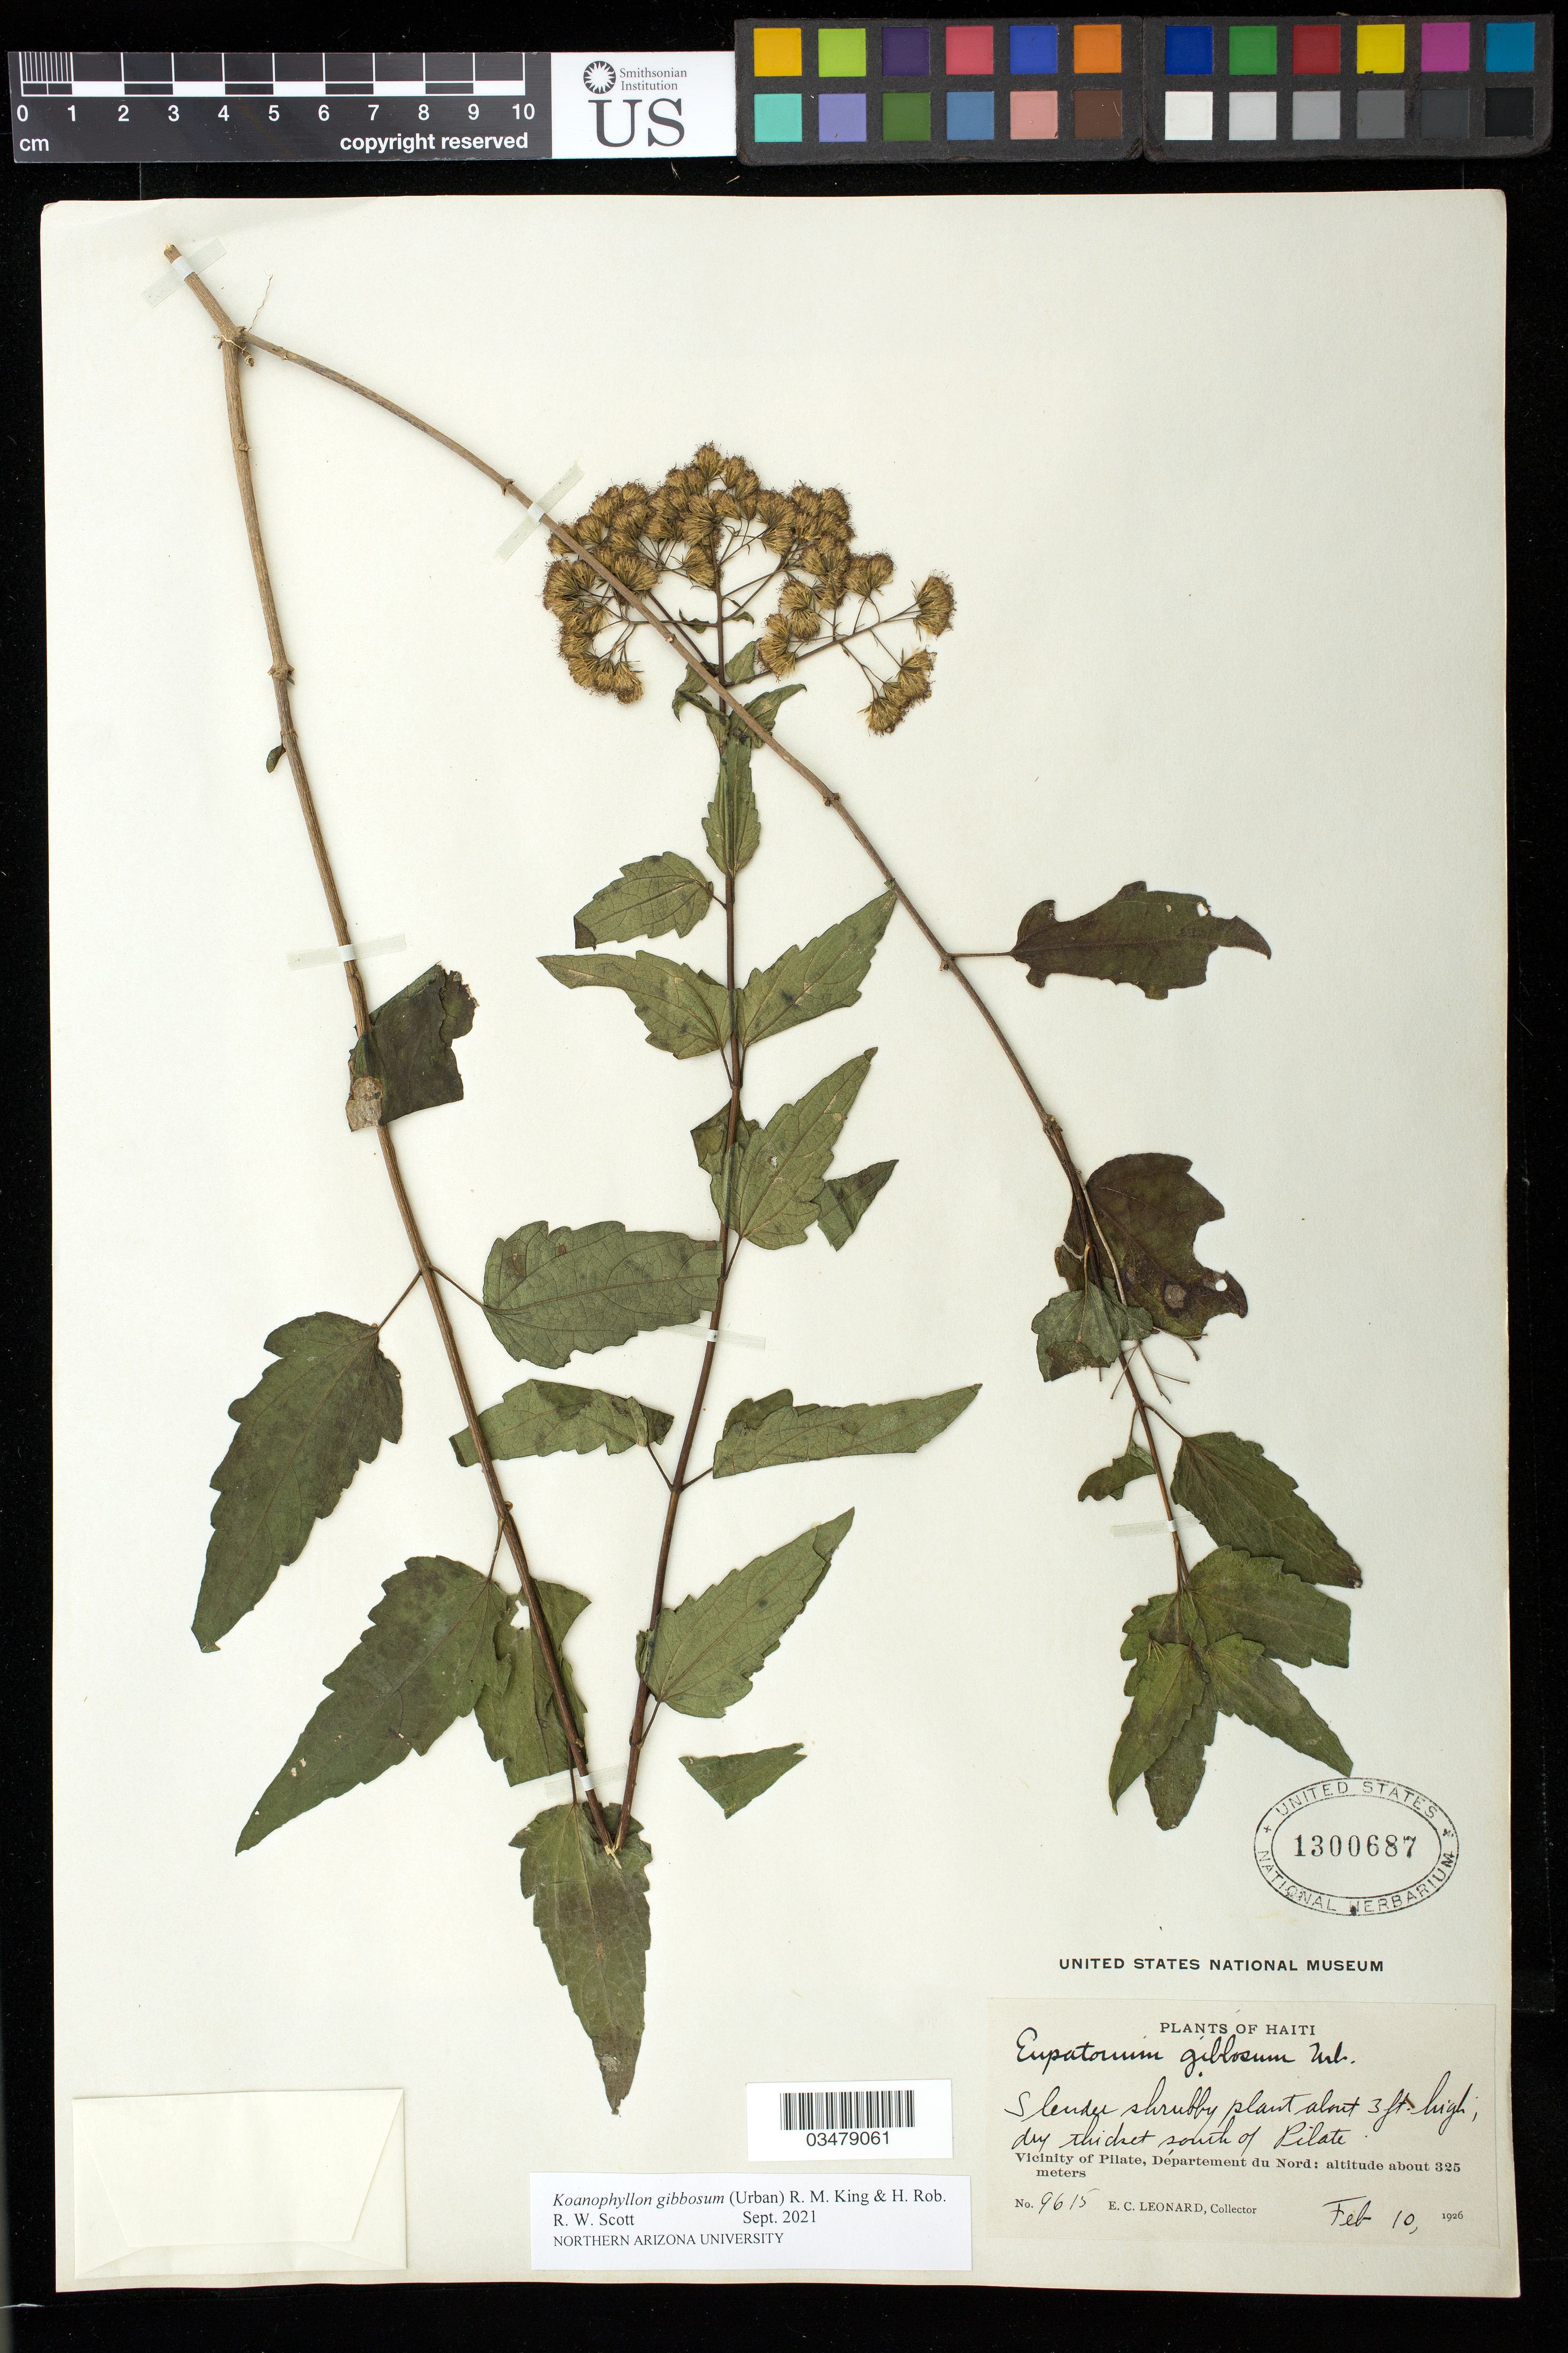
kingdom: Plantae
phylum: Tracheophyta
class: Magnoliopsida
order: Asterales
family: Asteraceae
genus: Koanophyllon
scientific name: Koanophyllon gibbosum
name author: (Urb.) R.M. King & H. Rob.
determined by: Scott, R. W.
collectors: E. C. Leonard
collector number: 9615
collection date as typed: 10 Feb 1926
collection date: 1926-02-10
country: Haiti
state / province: Nord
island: Hispaniola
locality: Vicinity of Pilate, north of Pilate.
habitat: Dry thicket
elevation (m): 325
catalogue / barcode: US 1300687